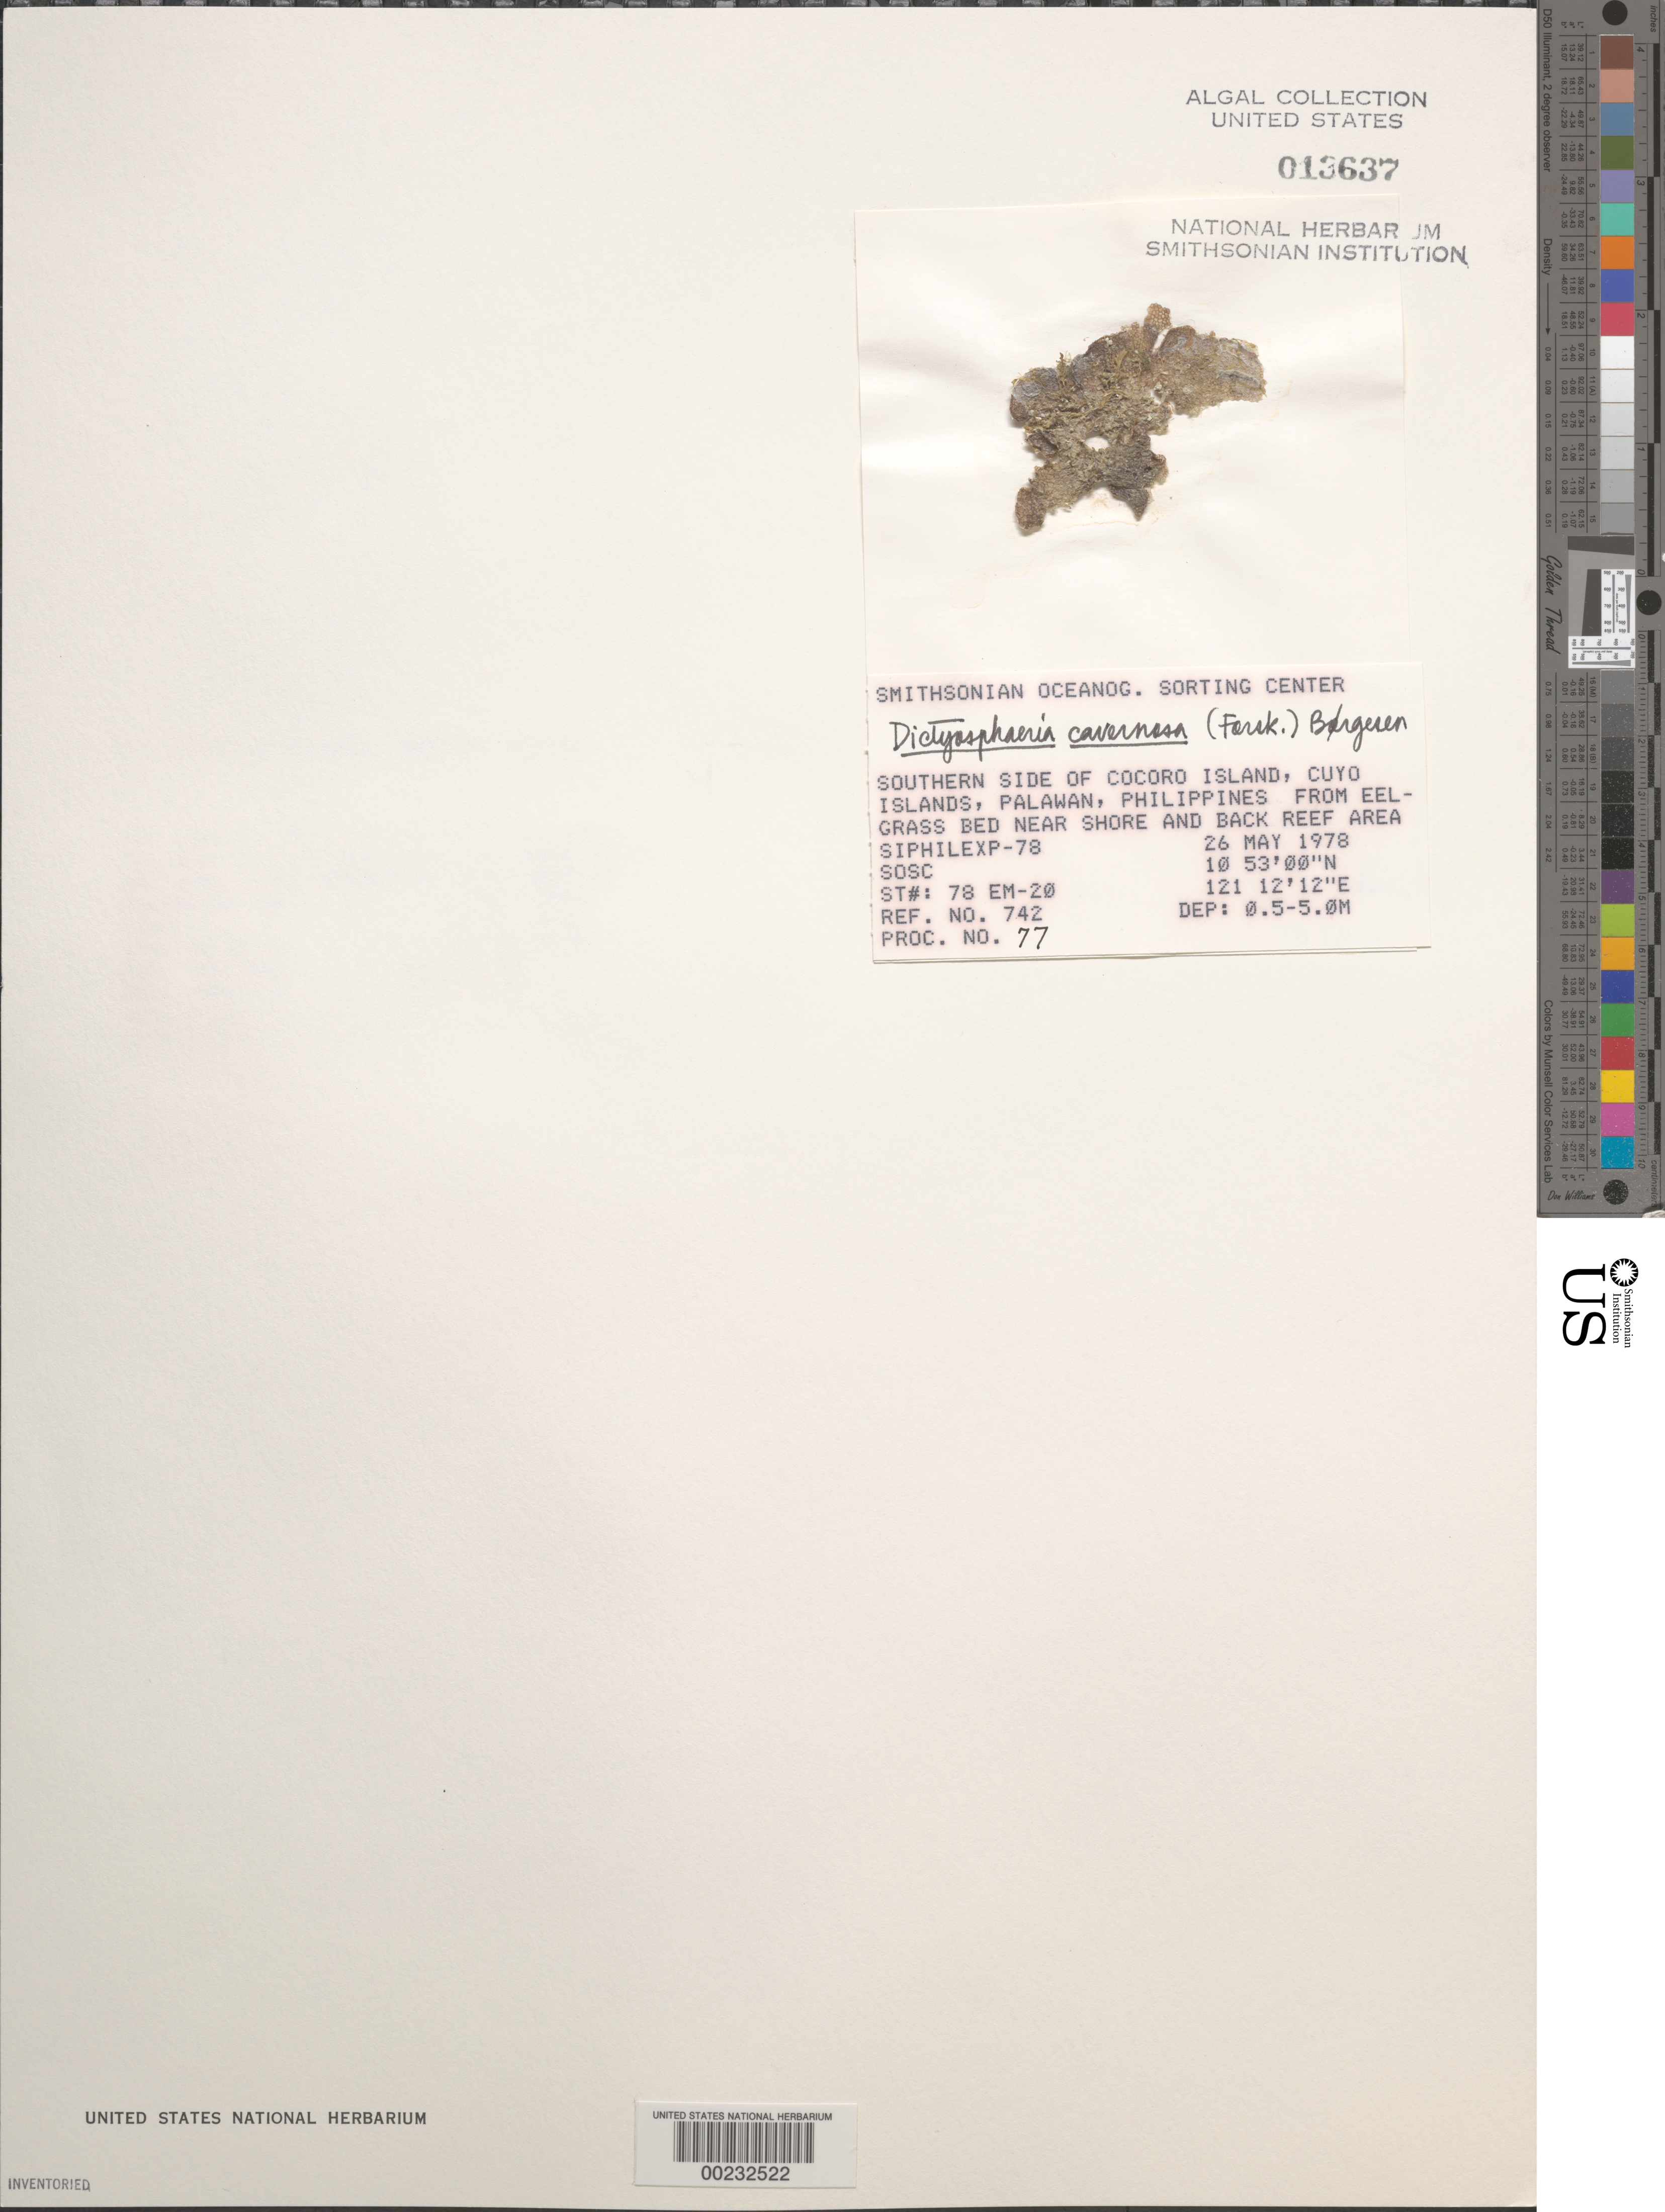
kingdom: Plantae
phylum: Chlorophyta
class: Ulvophyceae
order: Siphonocladales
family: Siphonocladaceae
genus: Dictyosphaeria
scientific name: Dictyosphaeria cavernosa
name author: (Forssk.) Børgesen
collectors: SOSC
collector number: Station 78 Em-20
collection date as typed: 26 May 1978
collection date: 1978-05-26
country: Philippines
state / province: Mimaropa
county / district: Palawan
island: Cocoro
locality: Southern side of island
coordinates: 10 53' 00" N, 121 12' 12" E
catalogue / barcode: US 13637